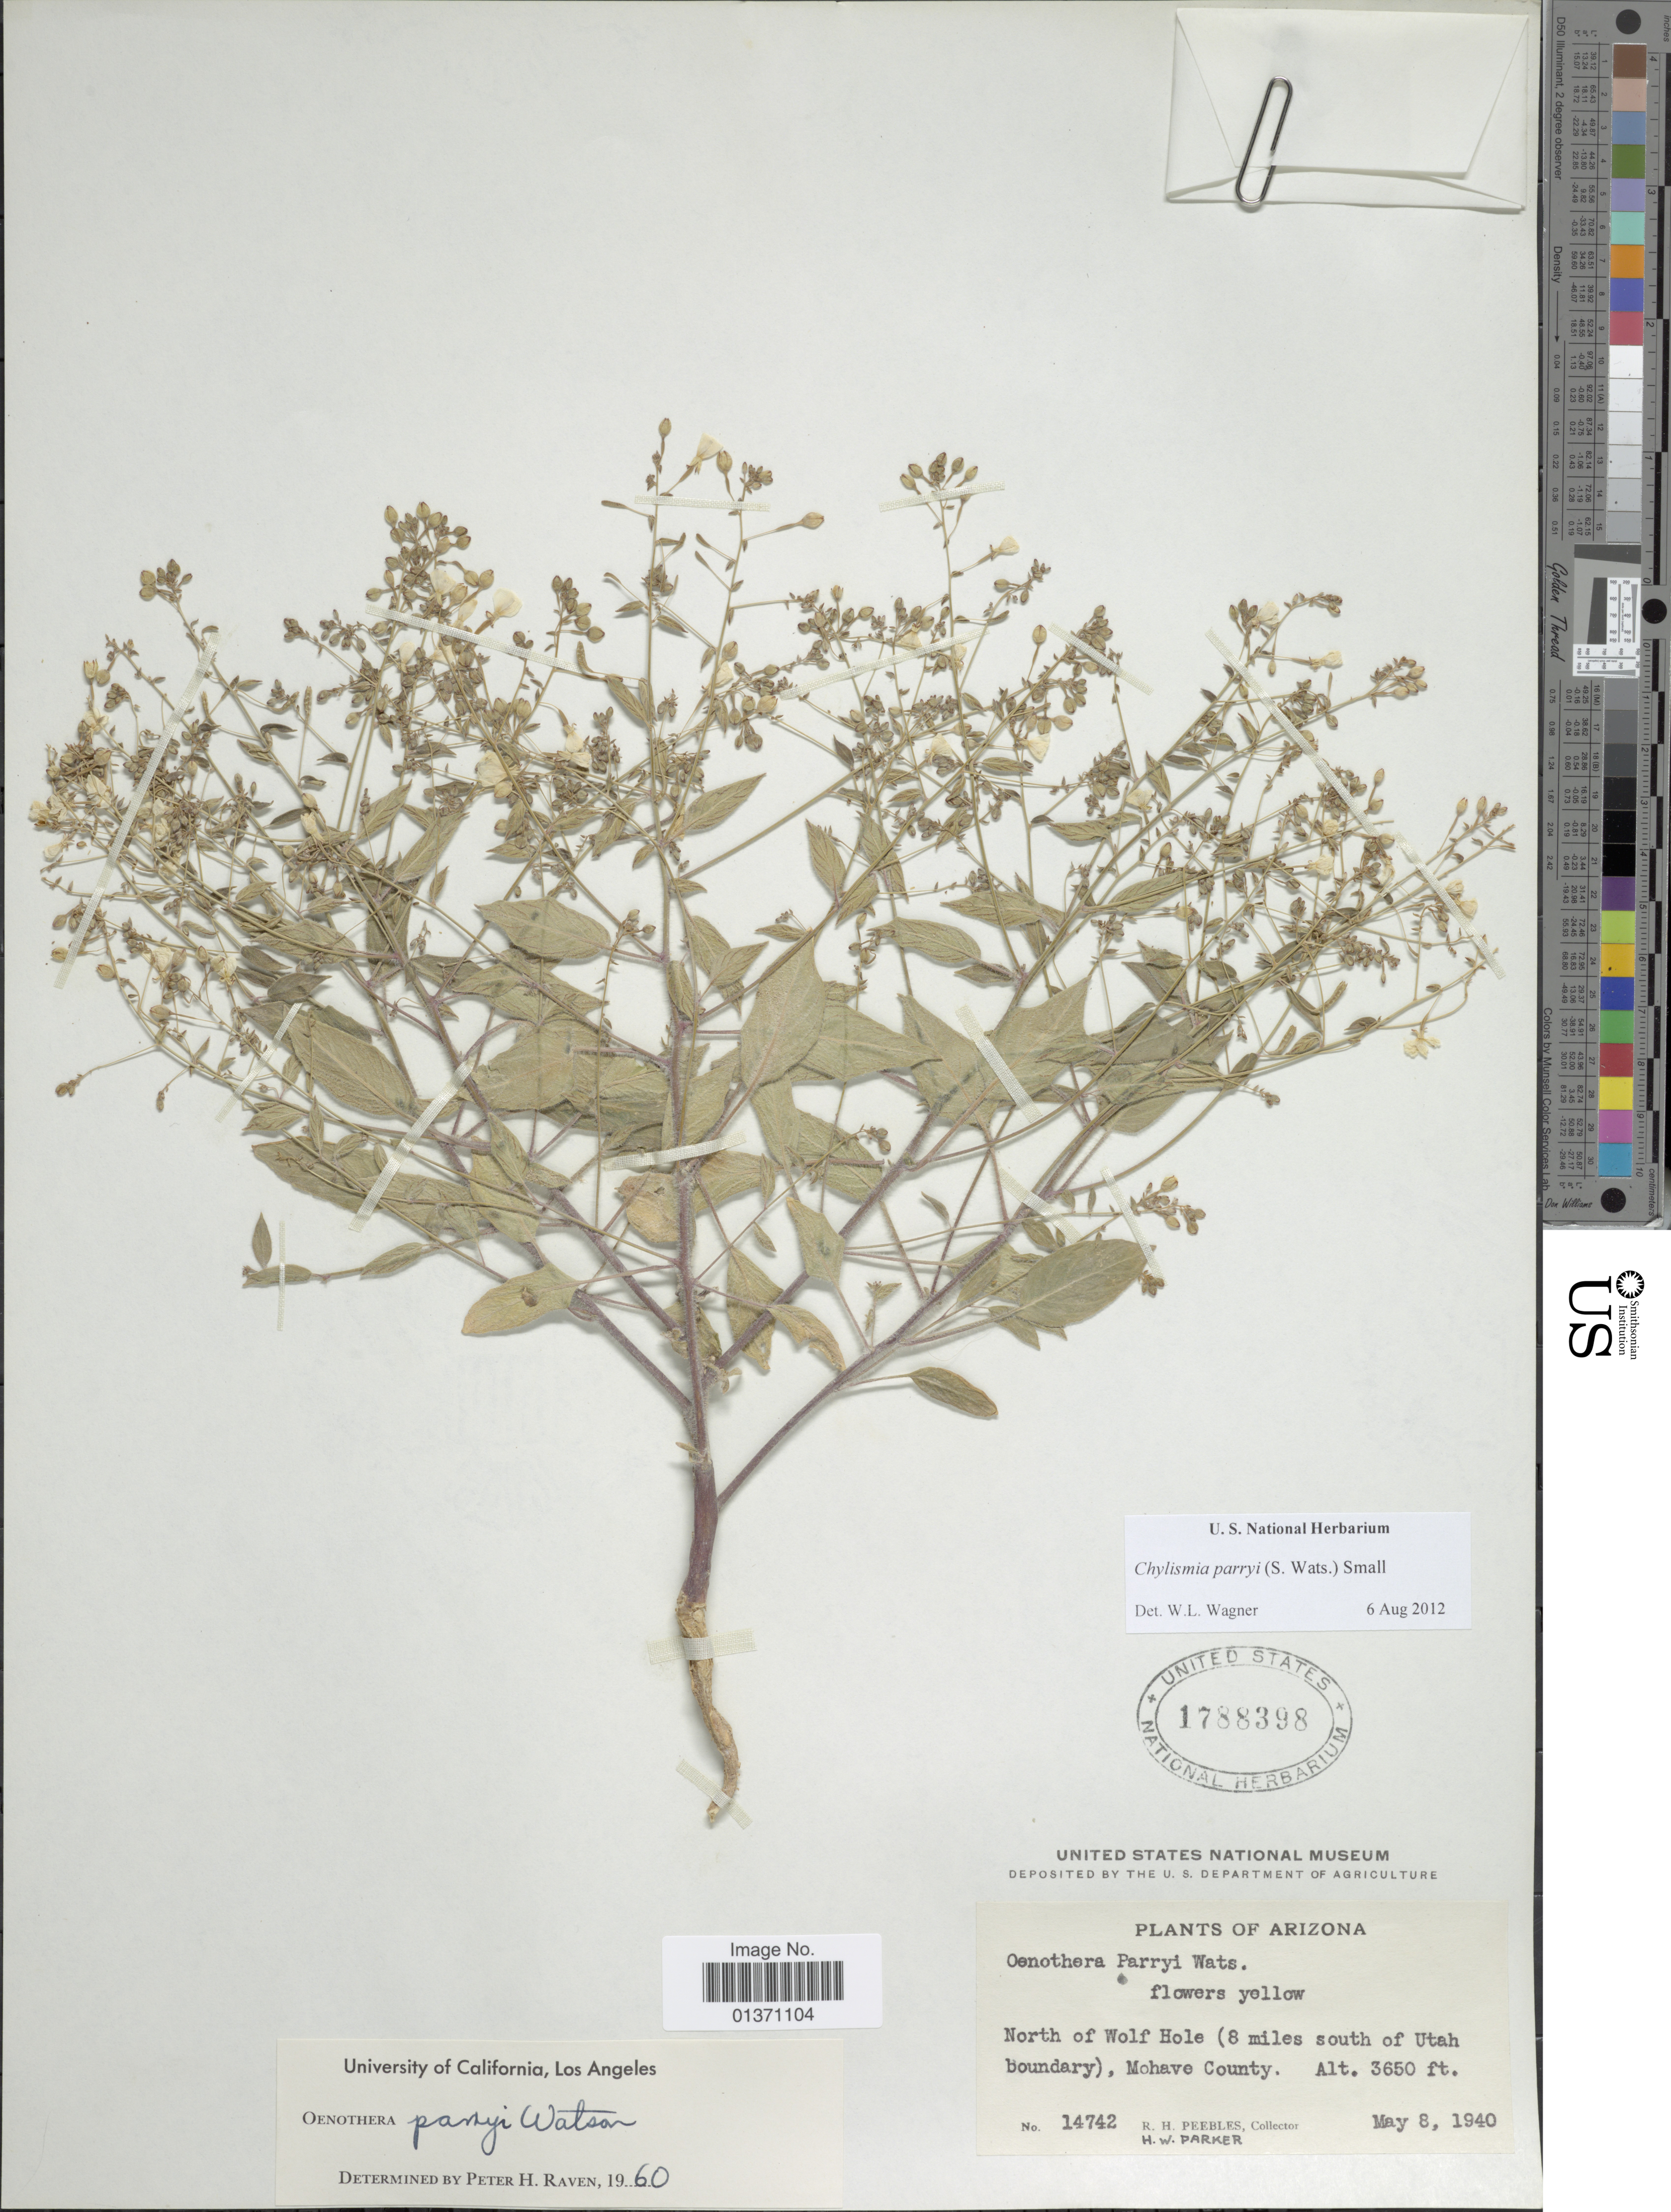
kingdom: Plantae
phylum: Tracheophyta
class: Magnoliopsida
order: Myrtales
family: Onagraceae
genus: Chylismia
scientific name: Chylismia parryi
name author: (S. Watson) Small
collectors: R. H. Peebles & H. W. Parker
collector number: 14742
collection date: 1940-05-08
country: United States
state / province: Arizona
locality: North of Wolf Hole (8 miles south of Utah boundary), Mohave County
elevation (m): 1113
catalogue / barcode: US 1788398